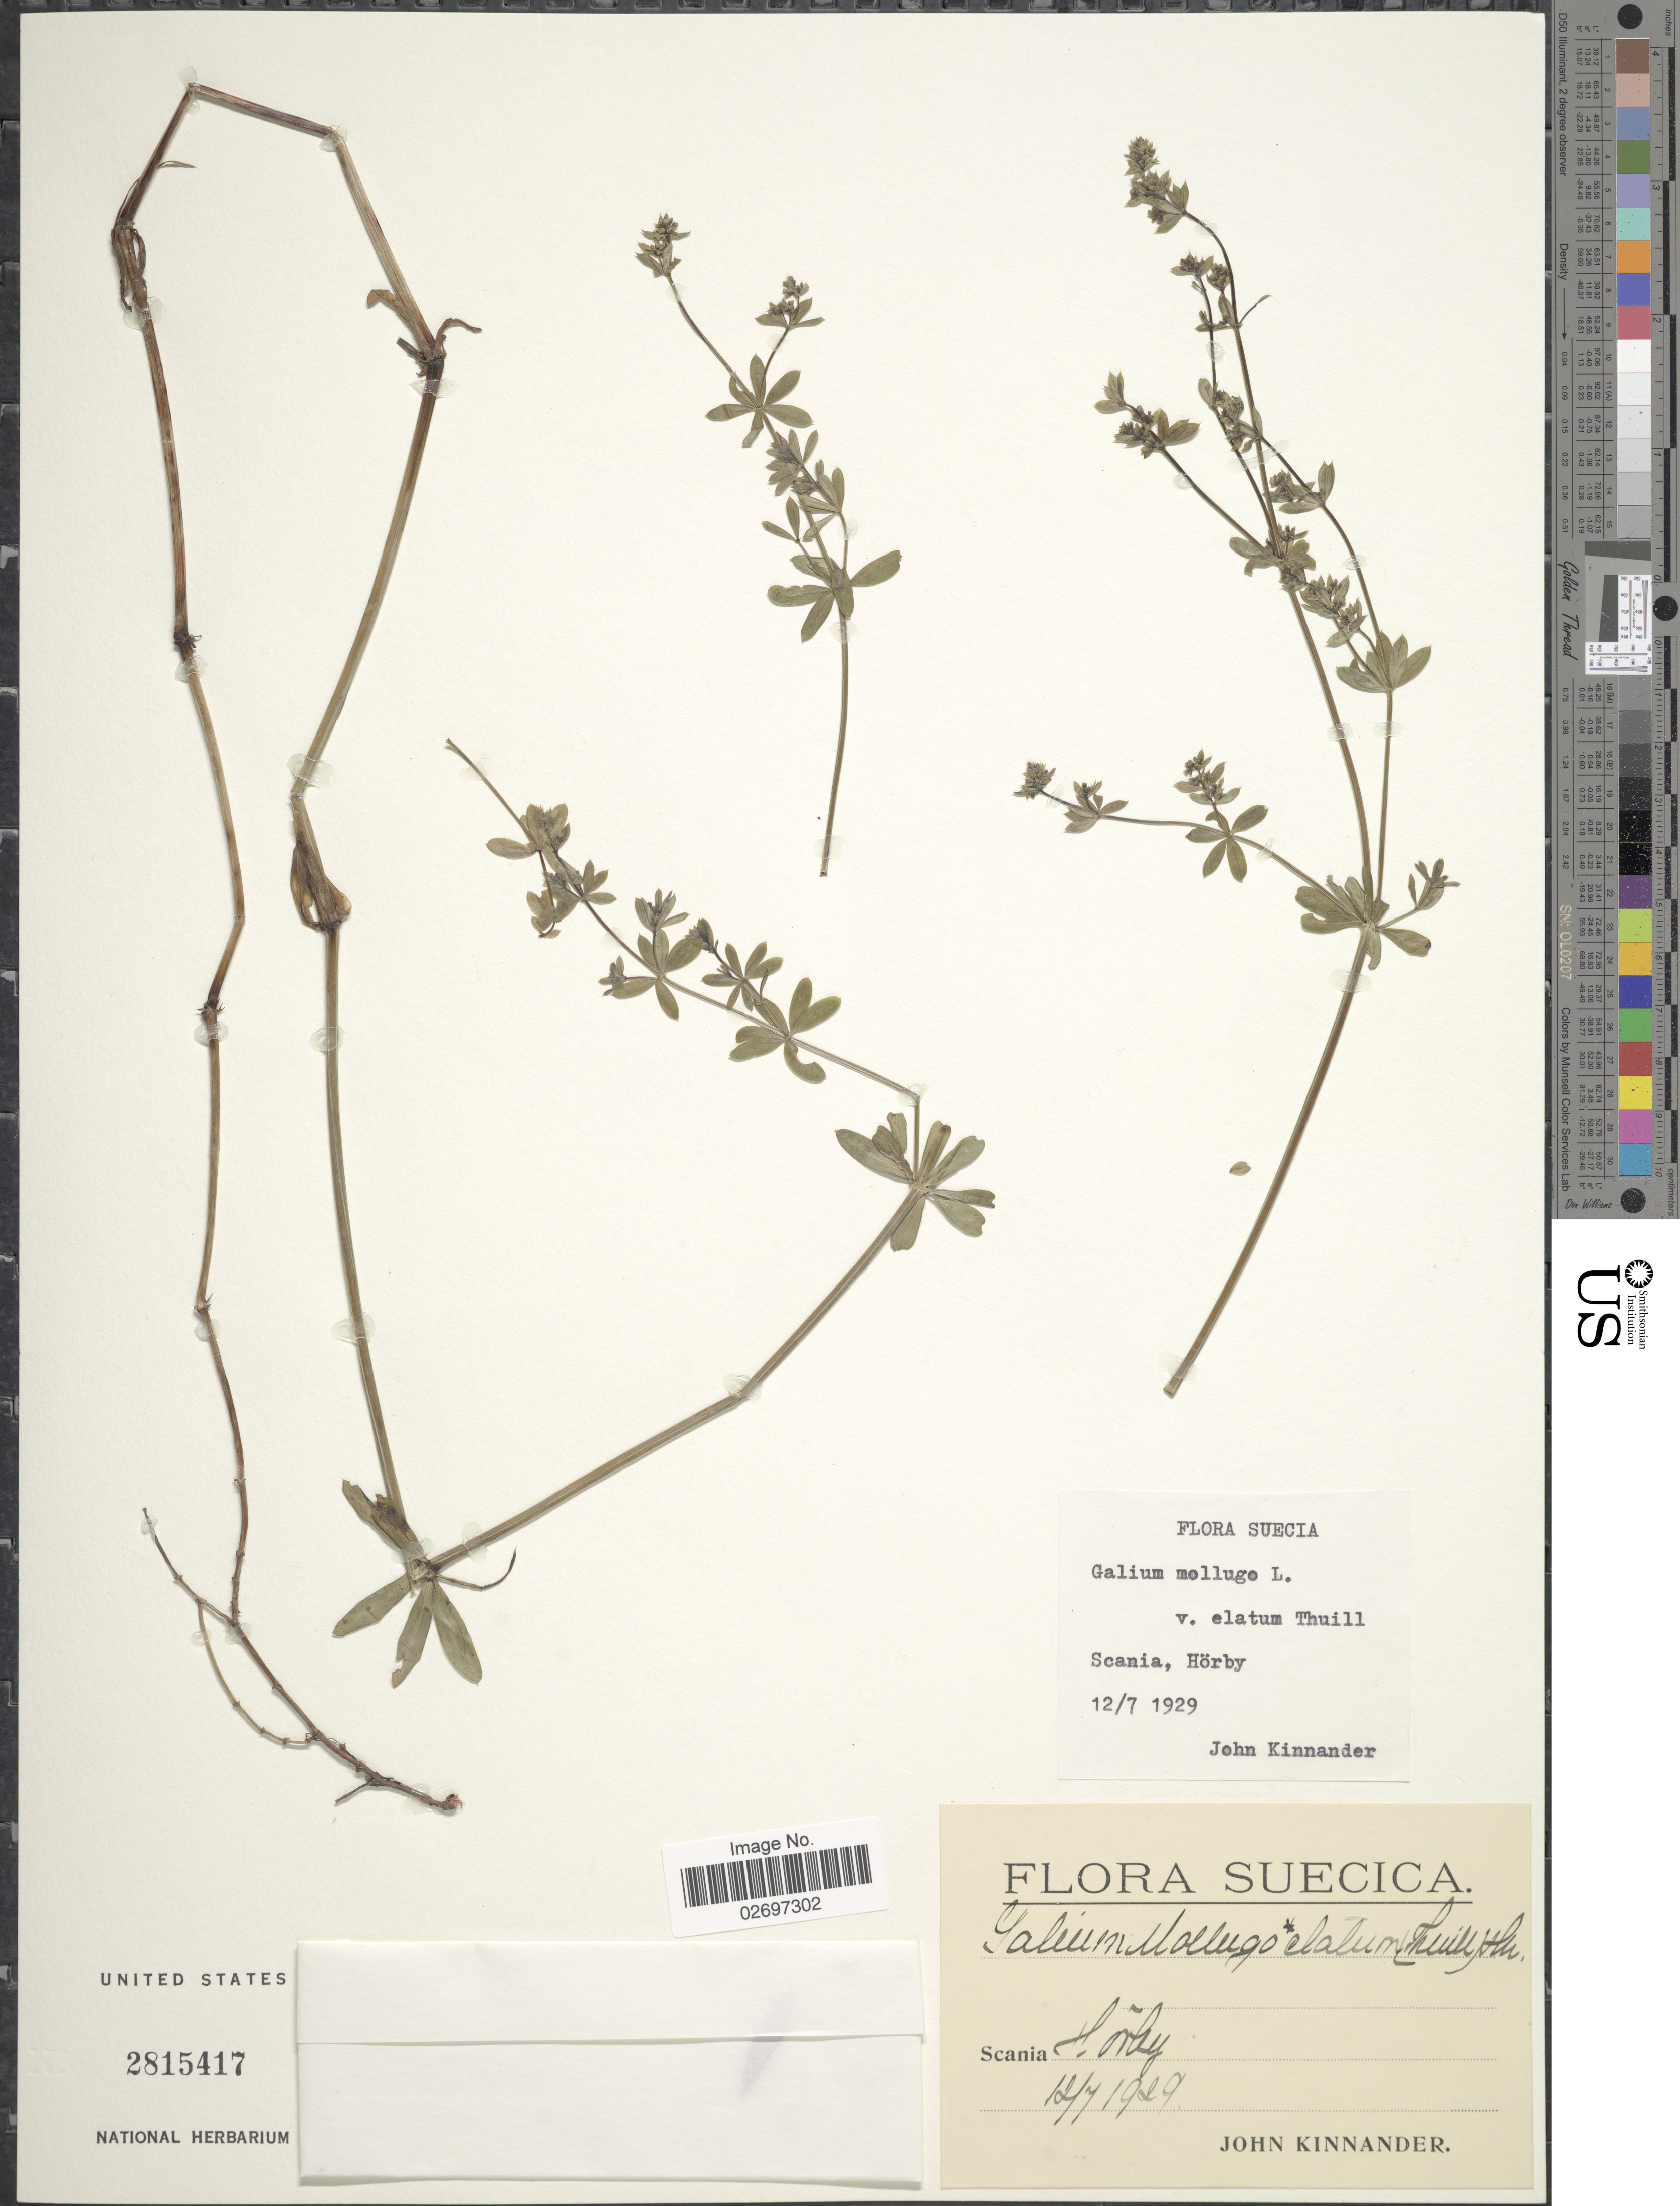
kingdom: Plantae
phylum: Tracheophyta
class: Magnoliopsida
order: Gentianales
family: Rubiaceae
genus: Galium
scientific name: Galium mollugo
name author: L.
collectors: J. Kinnander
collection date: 1929-07-12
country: Sweden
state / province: Skåne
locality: Suecia. Scania, Hörby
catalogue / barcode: US 2815417